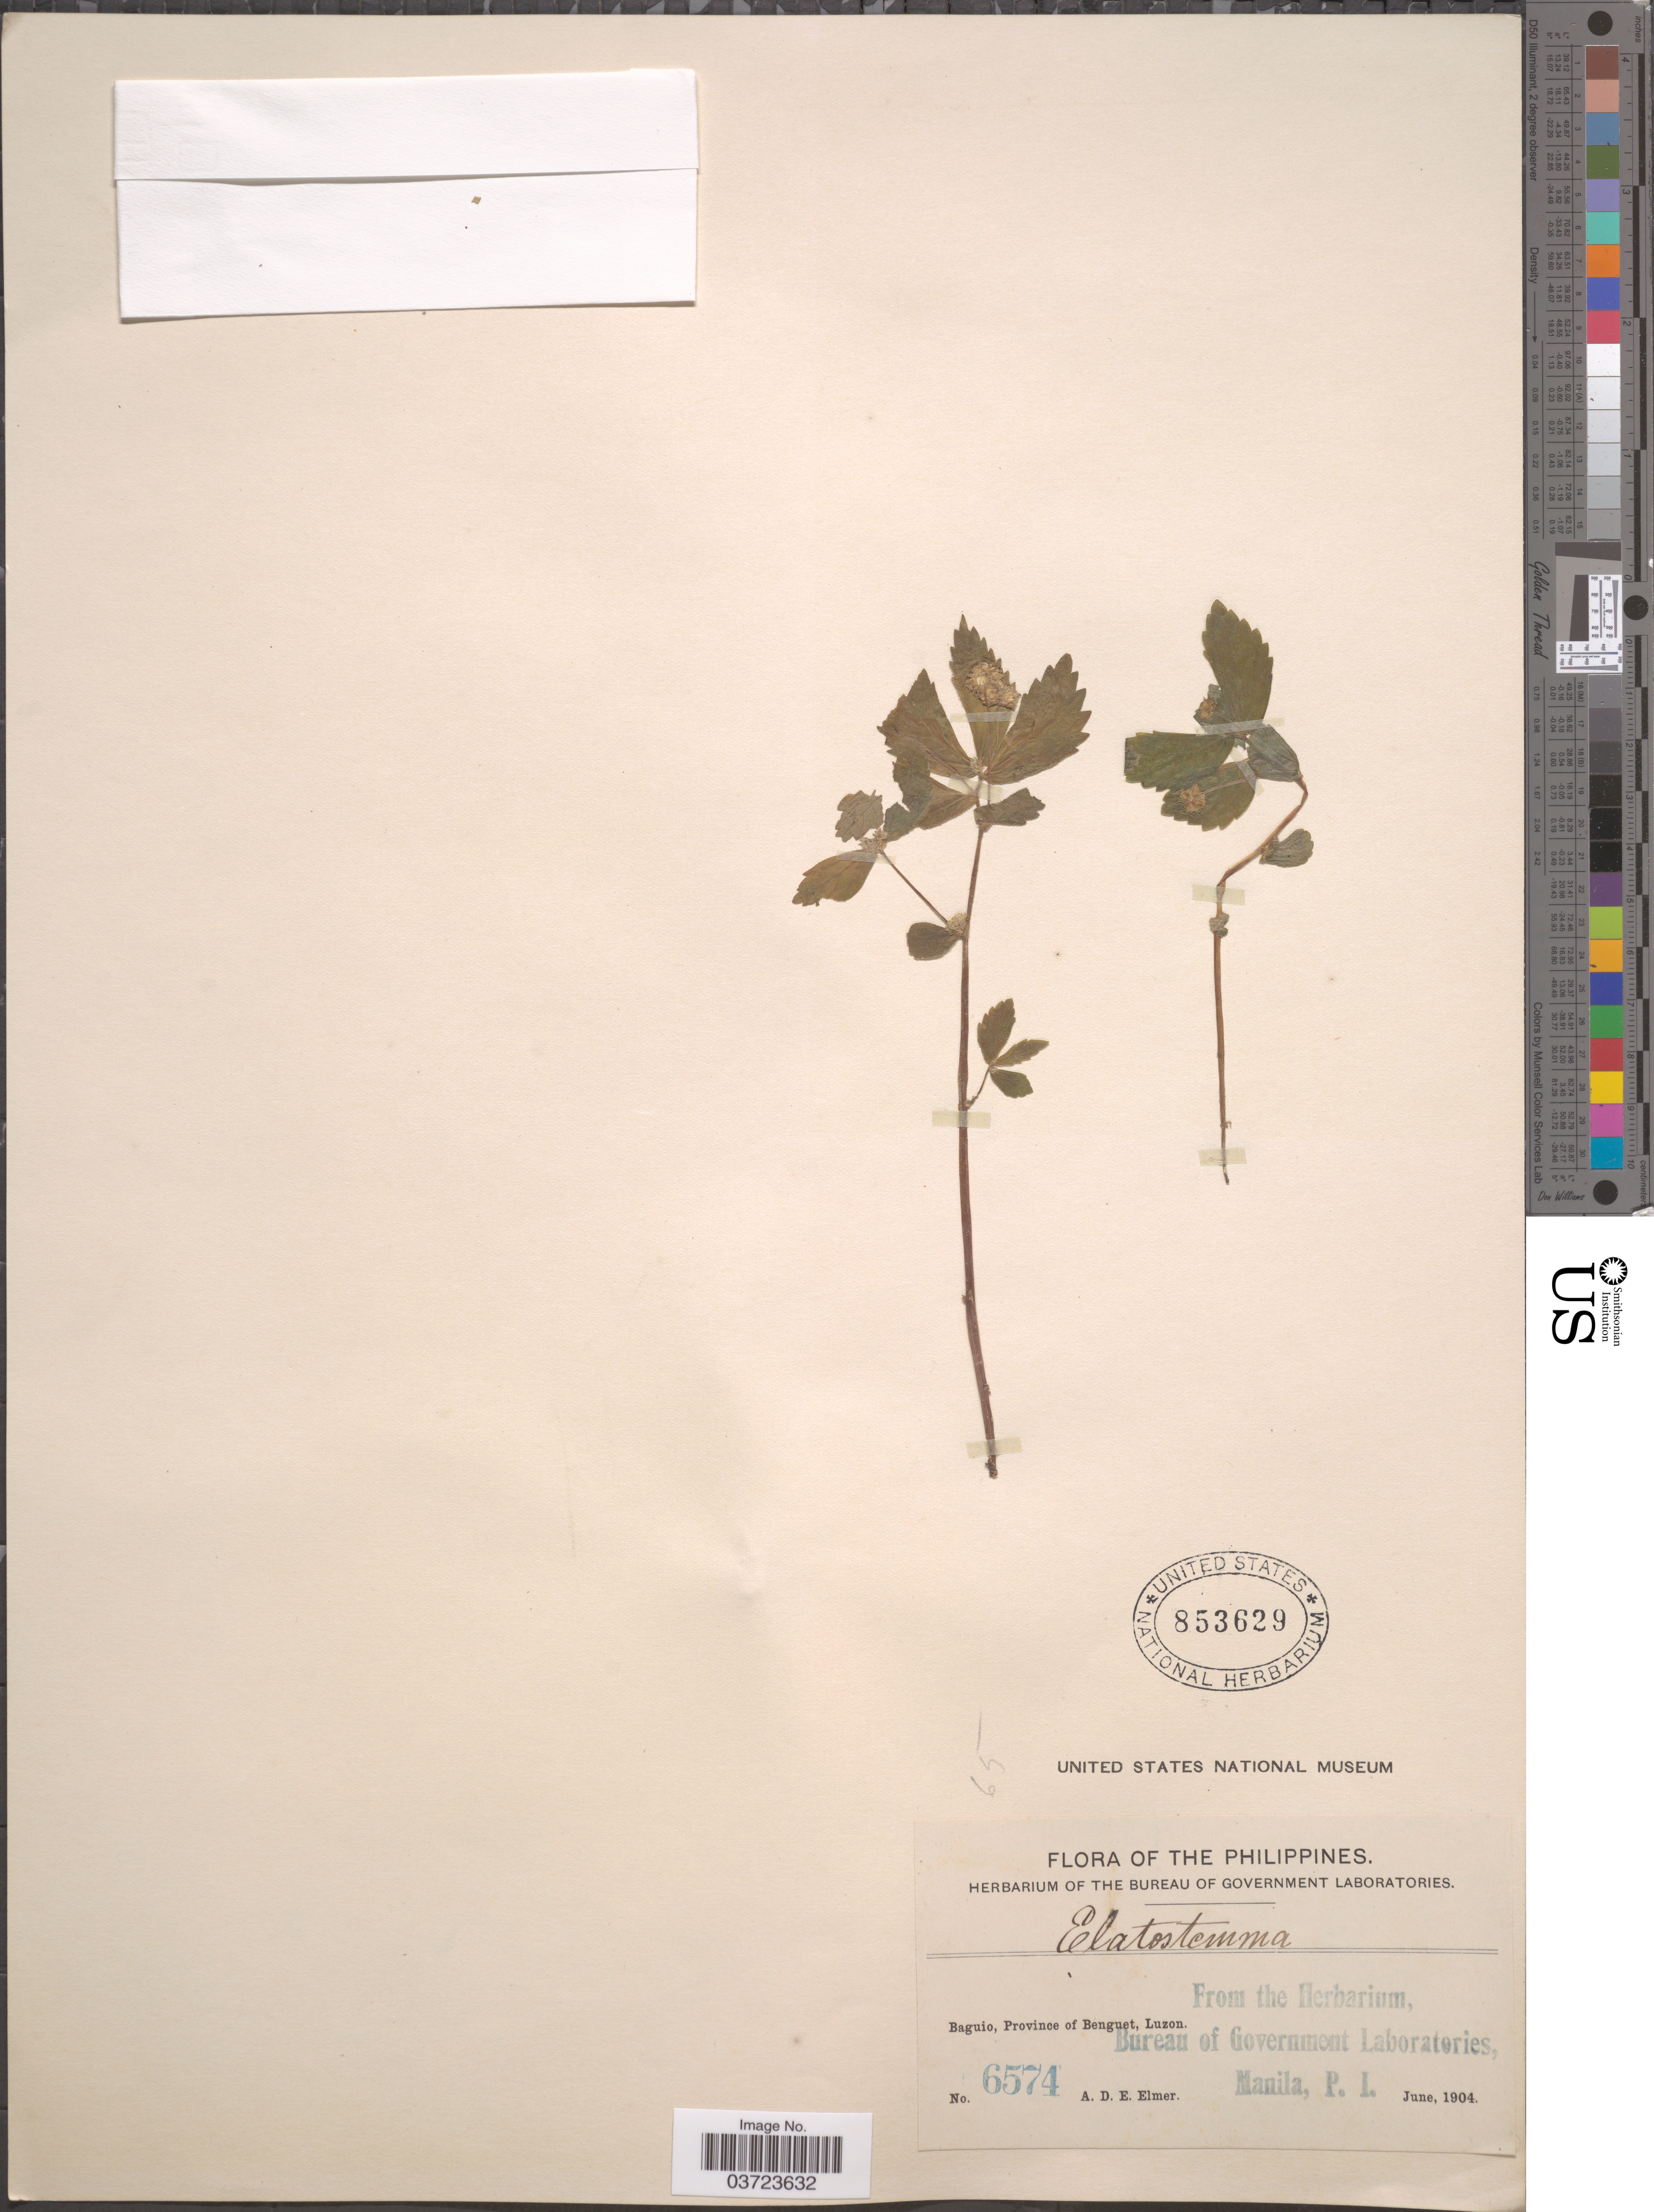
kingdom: Plantae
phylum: Tracheophyta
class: Magnoliopsida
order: Rosales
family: Urticaceae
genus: Elatostema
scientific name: Elatostema sp.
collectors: A. D. E. Elmer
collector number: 6574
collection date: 1904-06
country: Philippines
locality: Baguio, Province of Benguet, Luzon.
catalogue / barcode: US 853629